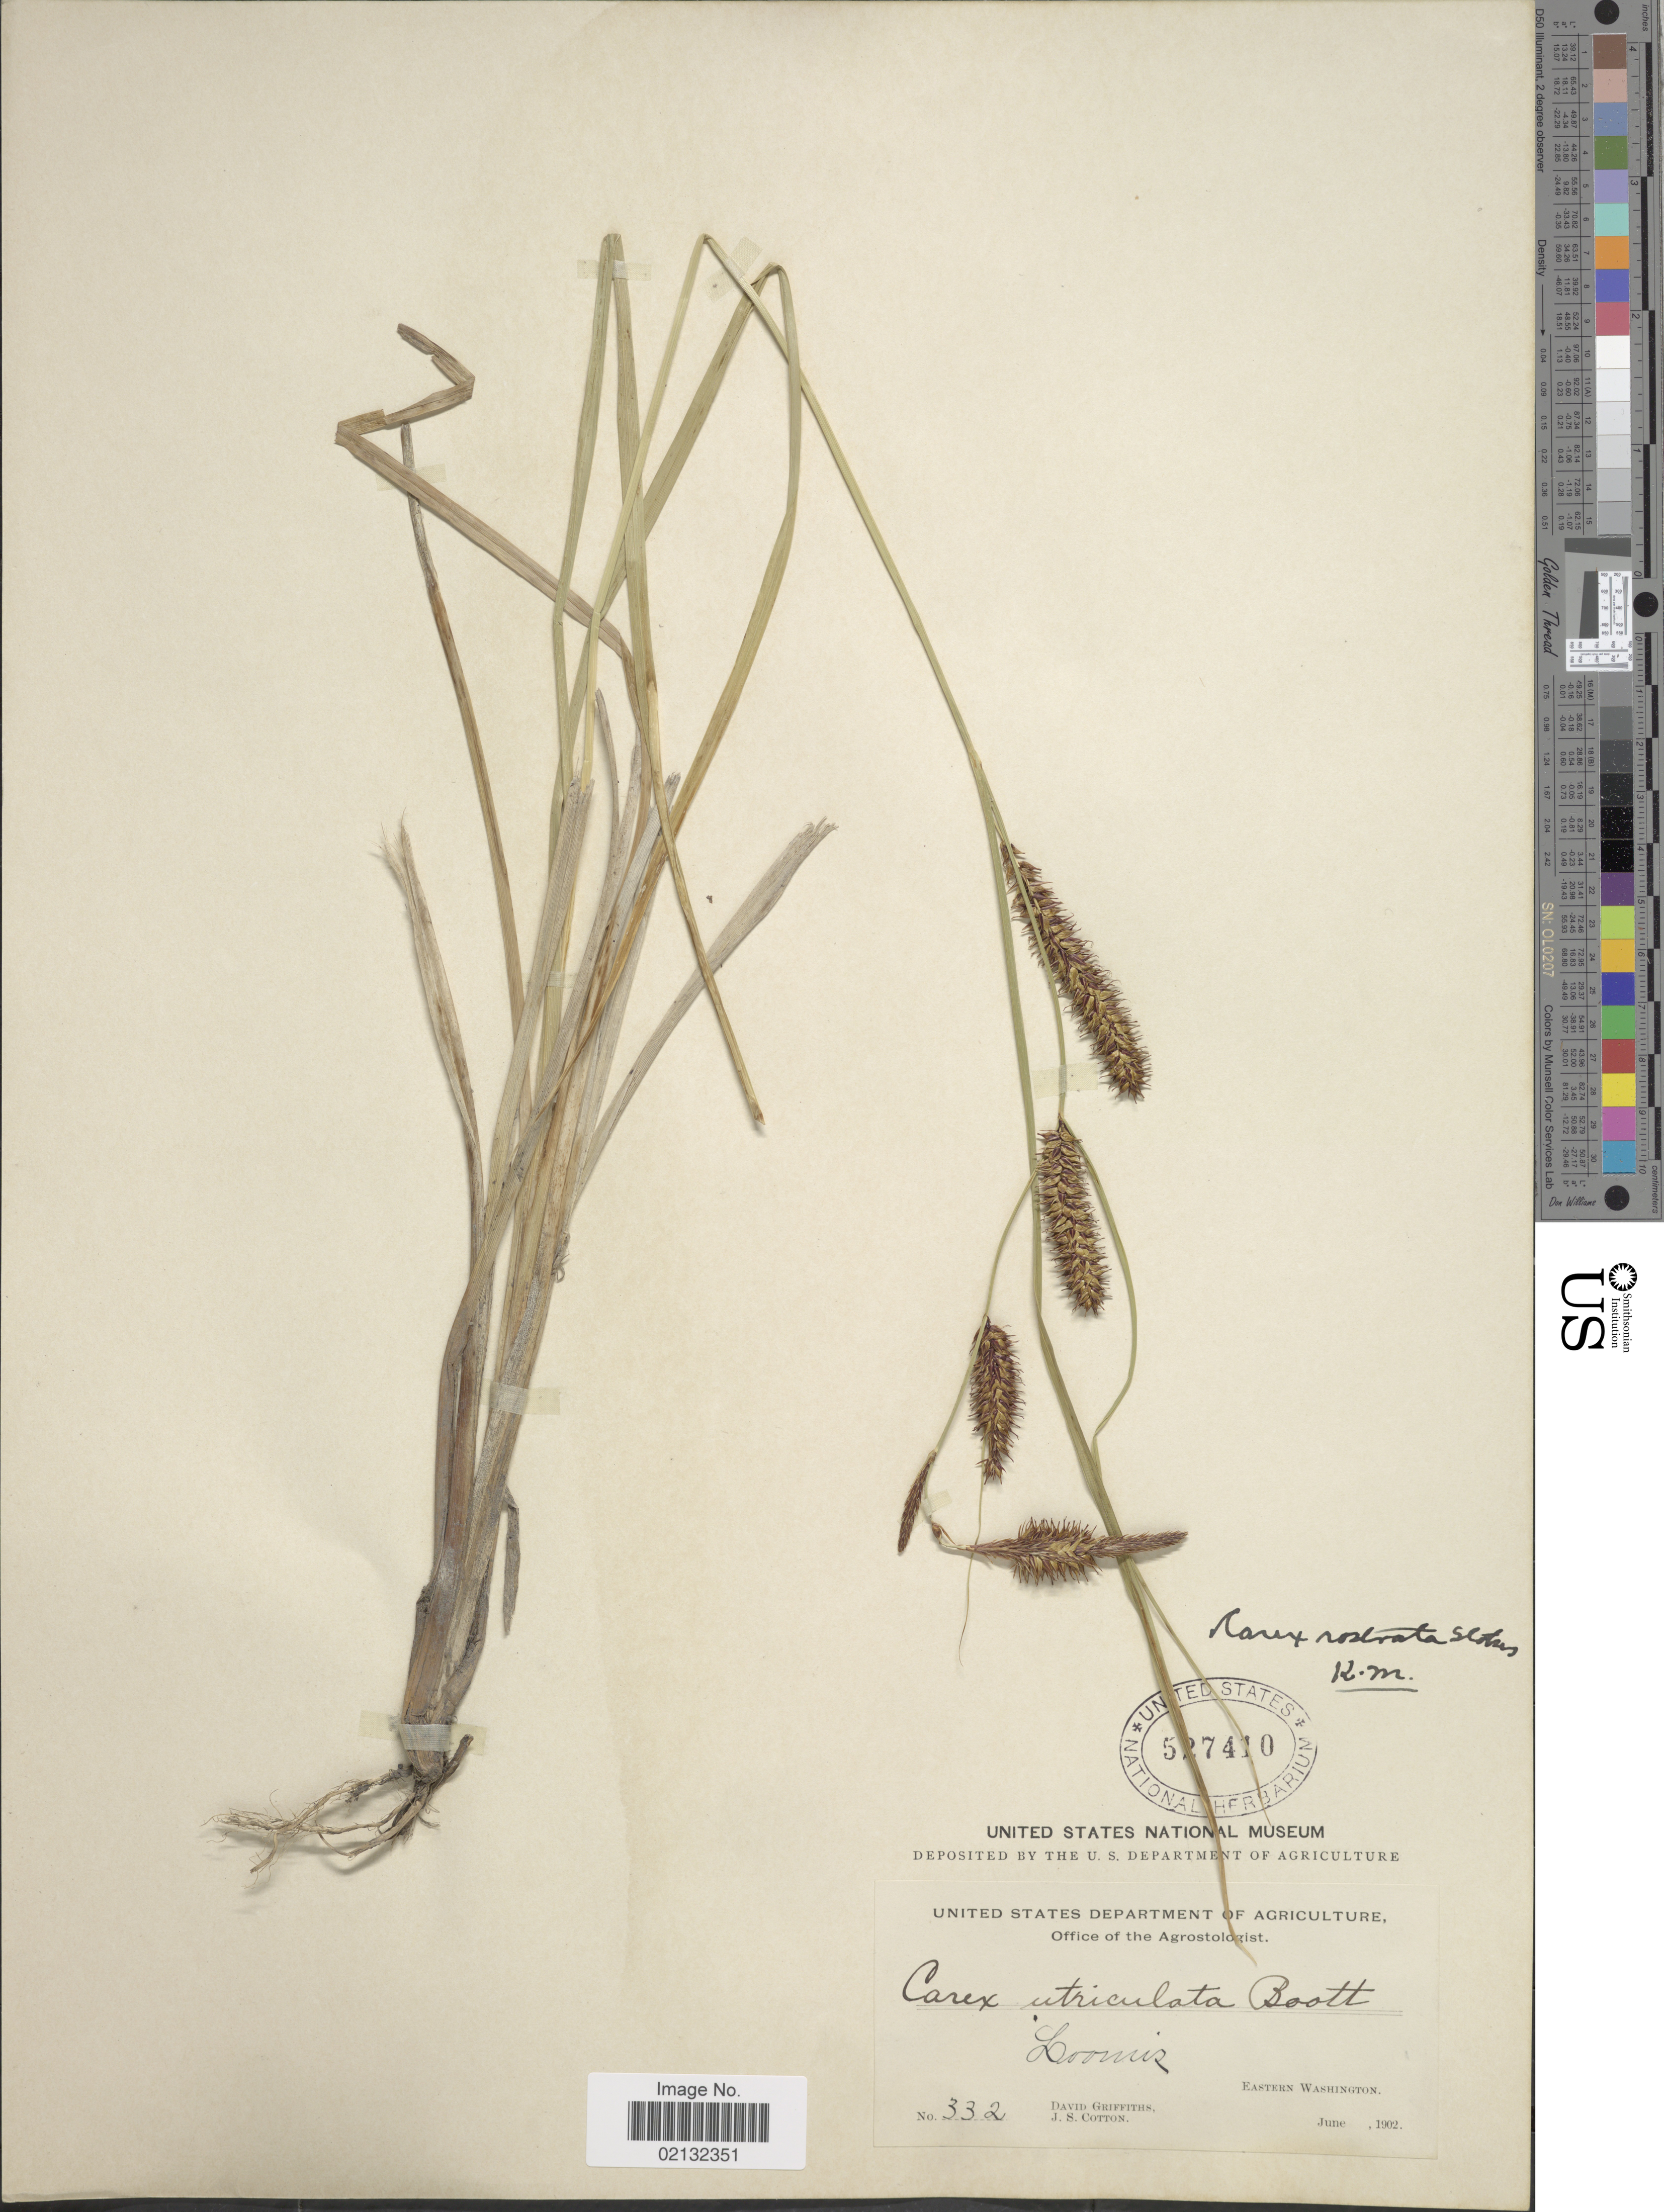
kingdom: Plantae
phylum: Tracheophyta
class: Liliopsida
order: Poales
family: Cyperaceae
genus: Carex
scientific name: Carex rostrata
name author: Stokes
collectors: D. Griffiths & J. S. Cotton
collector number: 332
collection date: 1902-06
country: United States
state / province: Washington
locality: Loomis, Eastern Washington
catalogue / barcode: US 527410